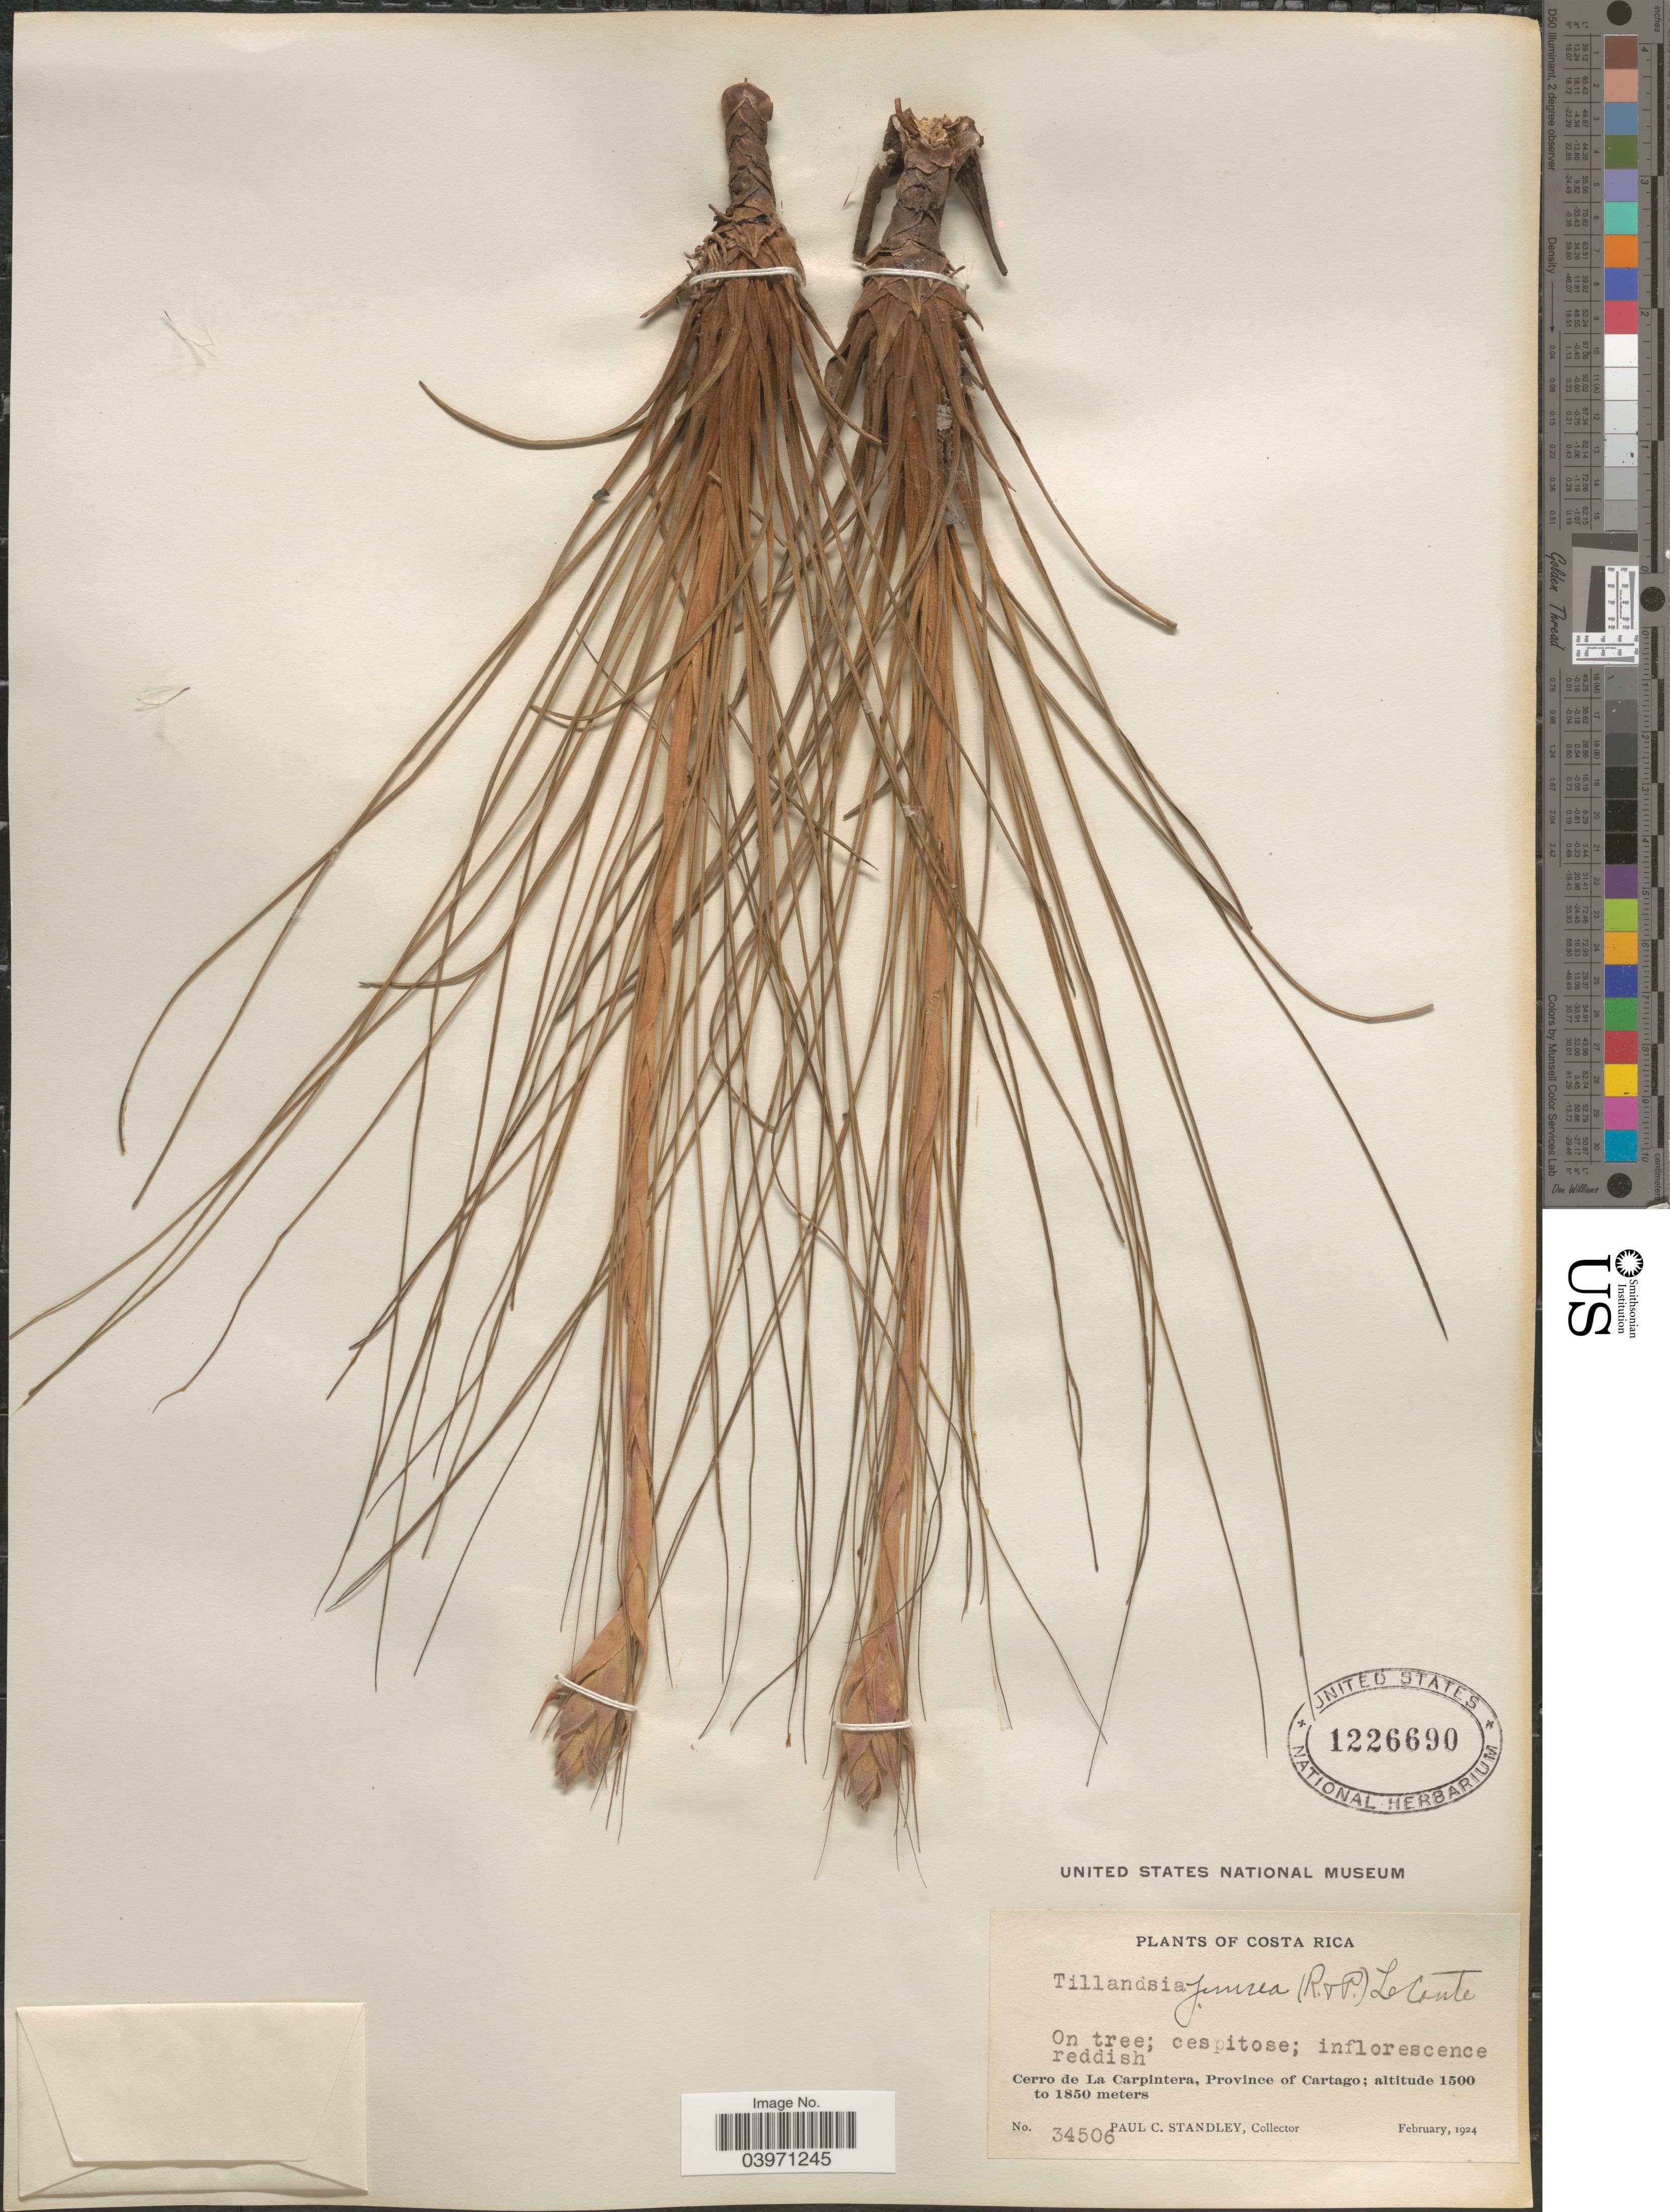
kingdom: Plantae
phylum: Tracheophyta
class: Liliopsida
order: Poales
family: Bromeliaceae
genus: Tillandsia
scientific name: Tillandsia juncea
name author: (Ruiz & Pav.) Poir.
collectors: P. C. Standley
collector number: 34506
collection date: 1924-02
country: Costa Rica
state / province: Cartago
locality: Cerro de La Carpintera.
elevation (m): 1500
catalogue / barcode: US 1226690